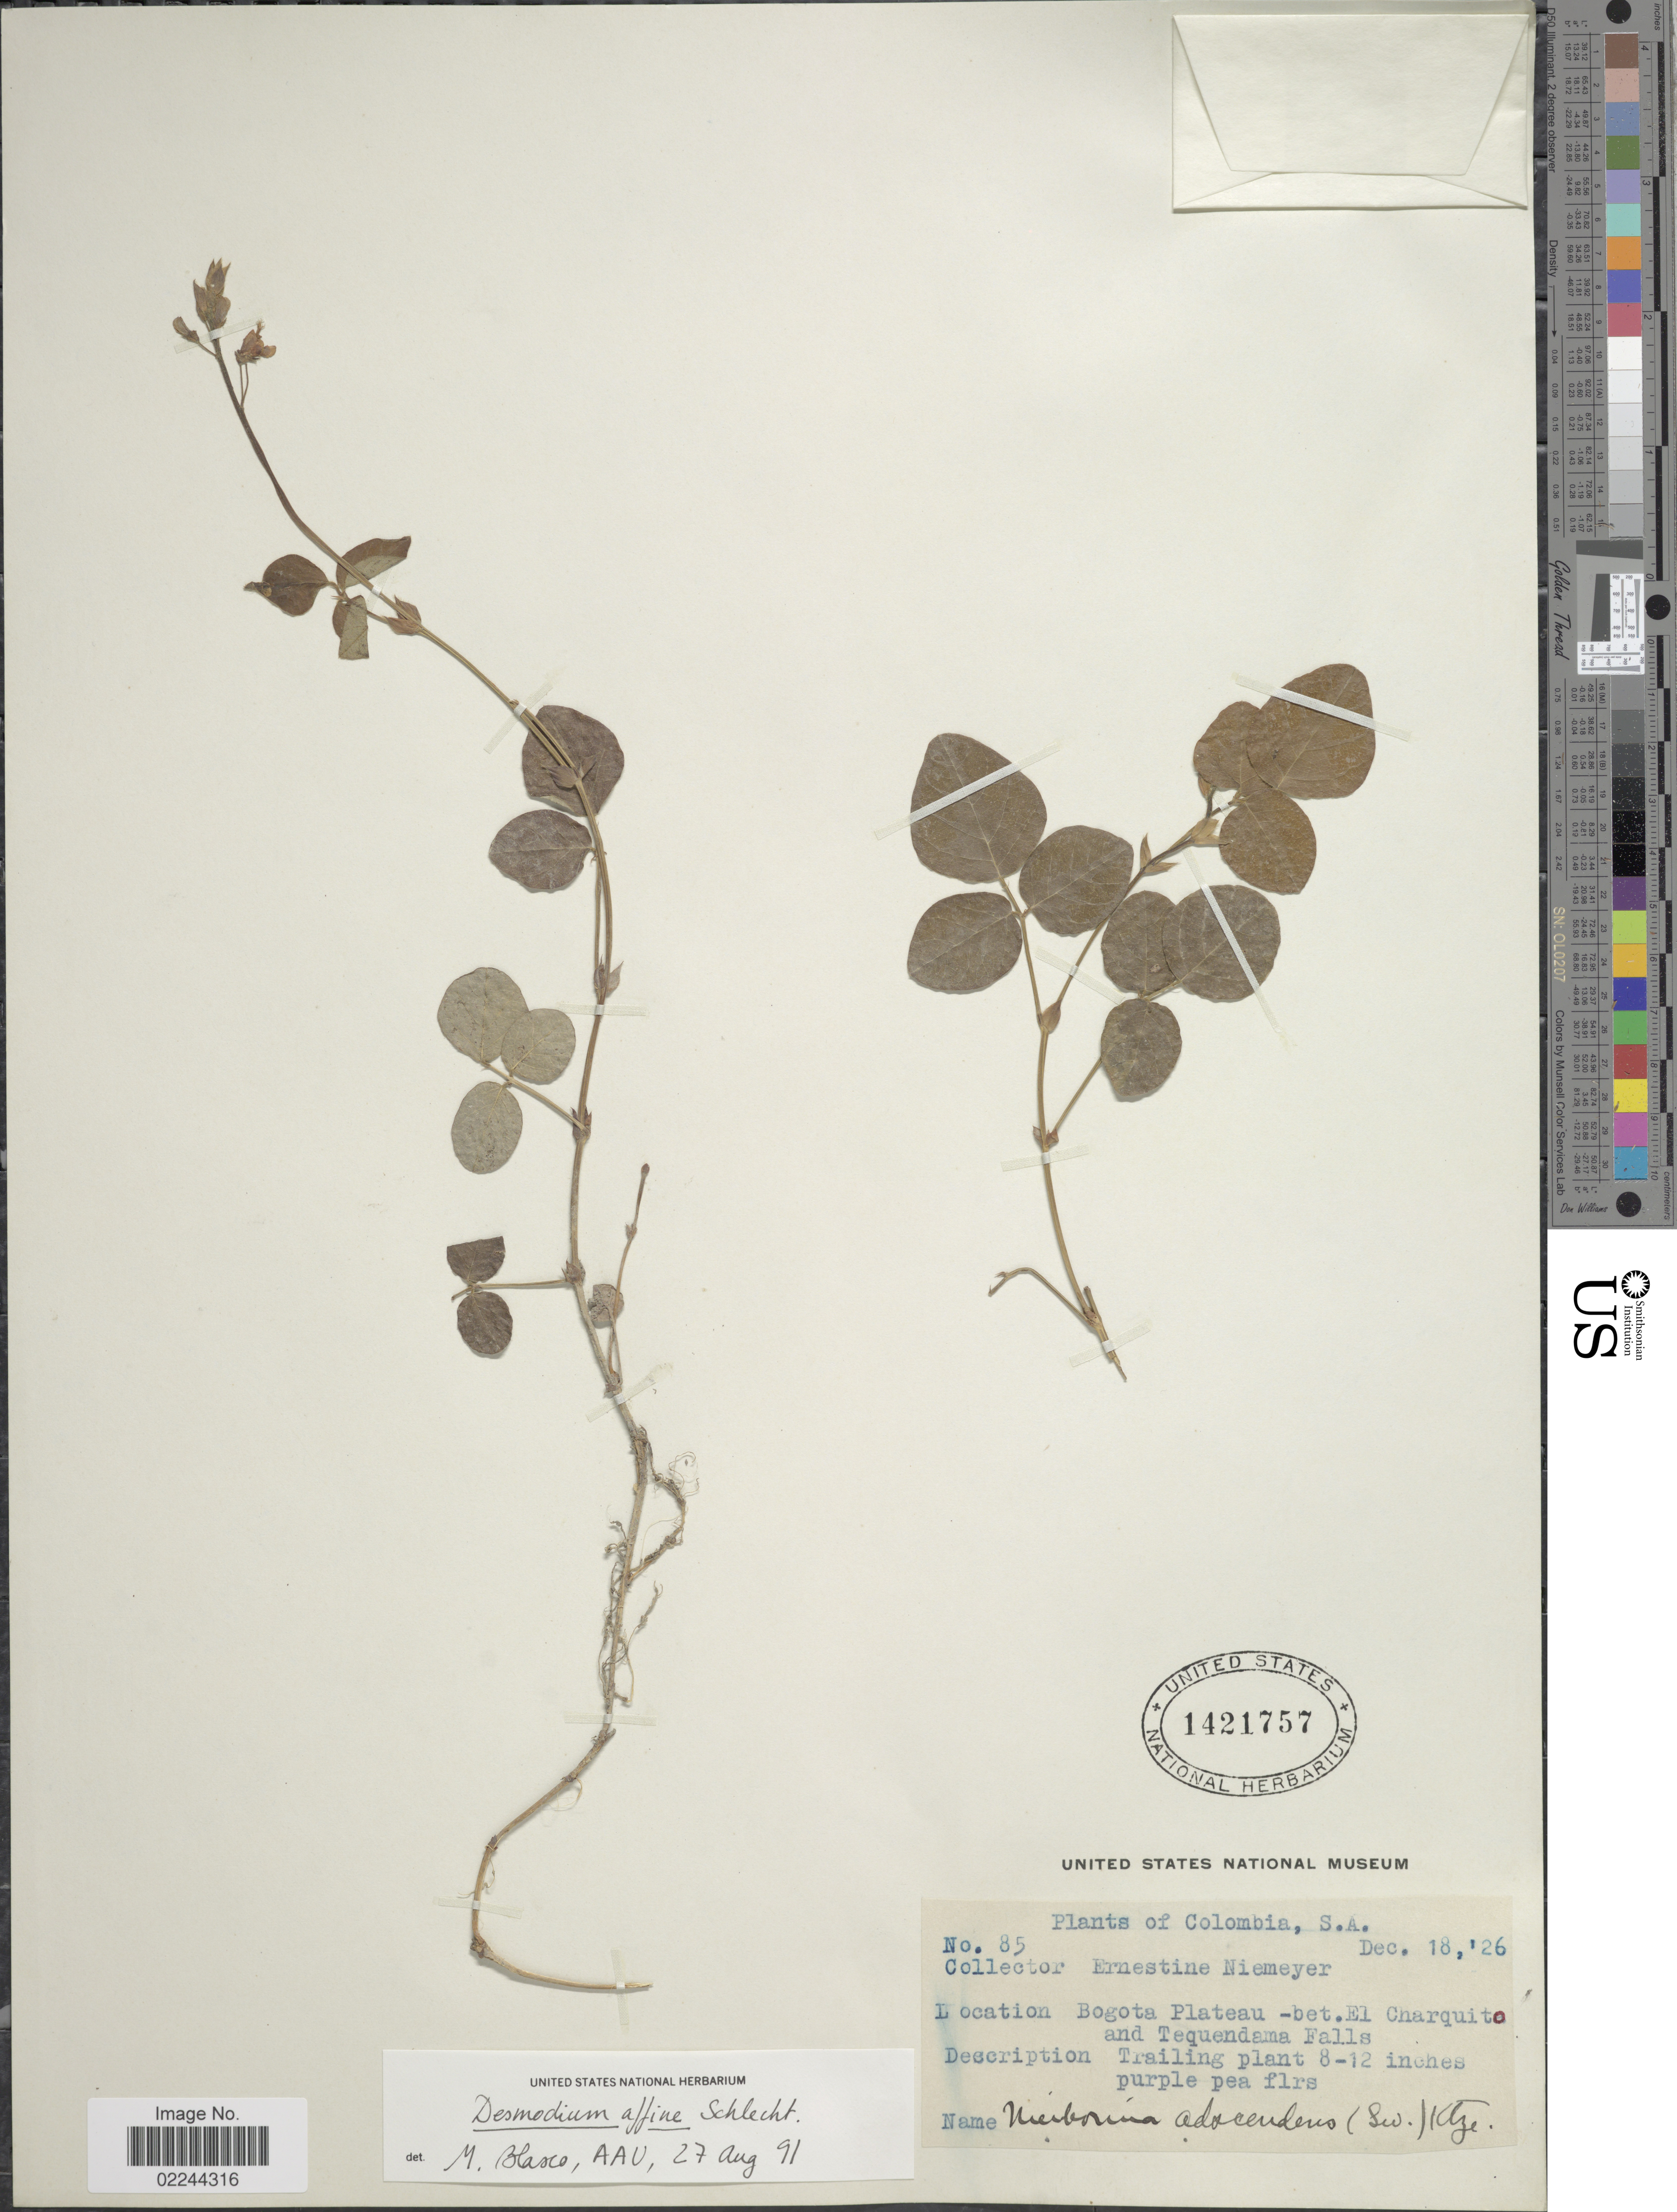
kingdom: Plantae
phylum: Tracheophyta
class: Magnoliopsida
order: Fabales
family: Fabaceae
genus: Desmodium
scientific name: Desmodium affine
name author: Schltdl.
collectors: E. H. Niemeyer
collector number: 85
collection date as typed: Transcribed d/m/y: 18/12/26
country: Colombia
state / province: Bogota D.C.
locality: Bogota Plateau - bet. El Charquito and Tequendama Falls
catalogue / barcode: US 1421757